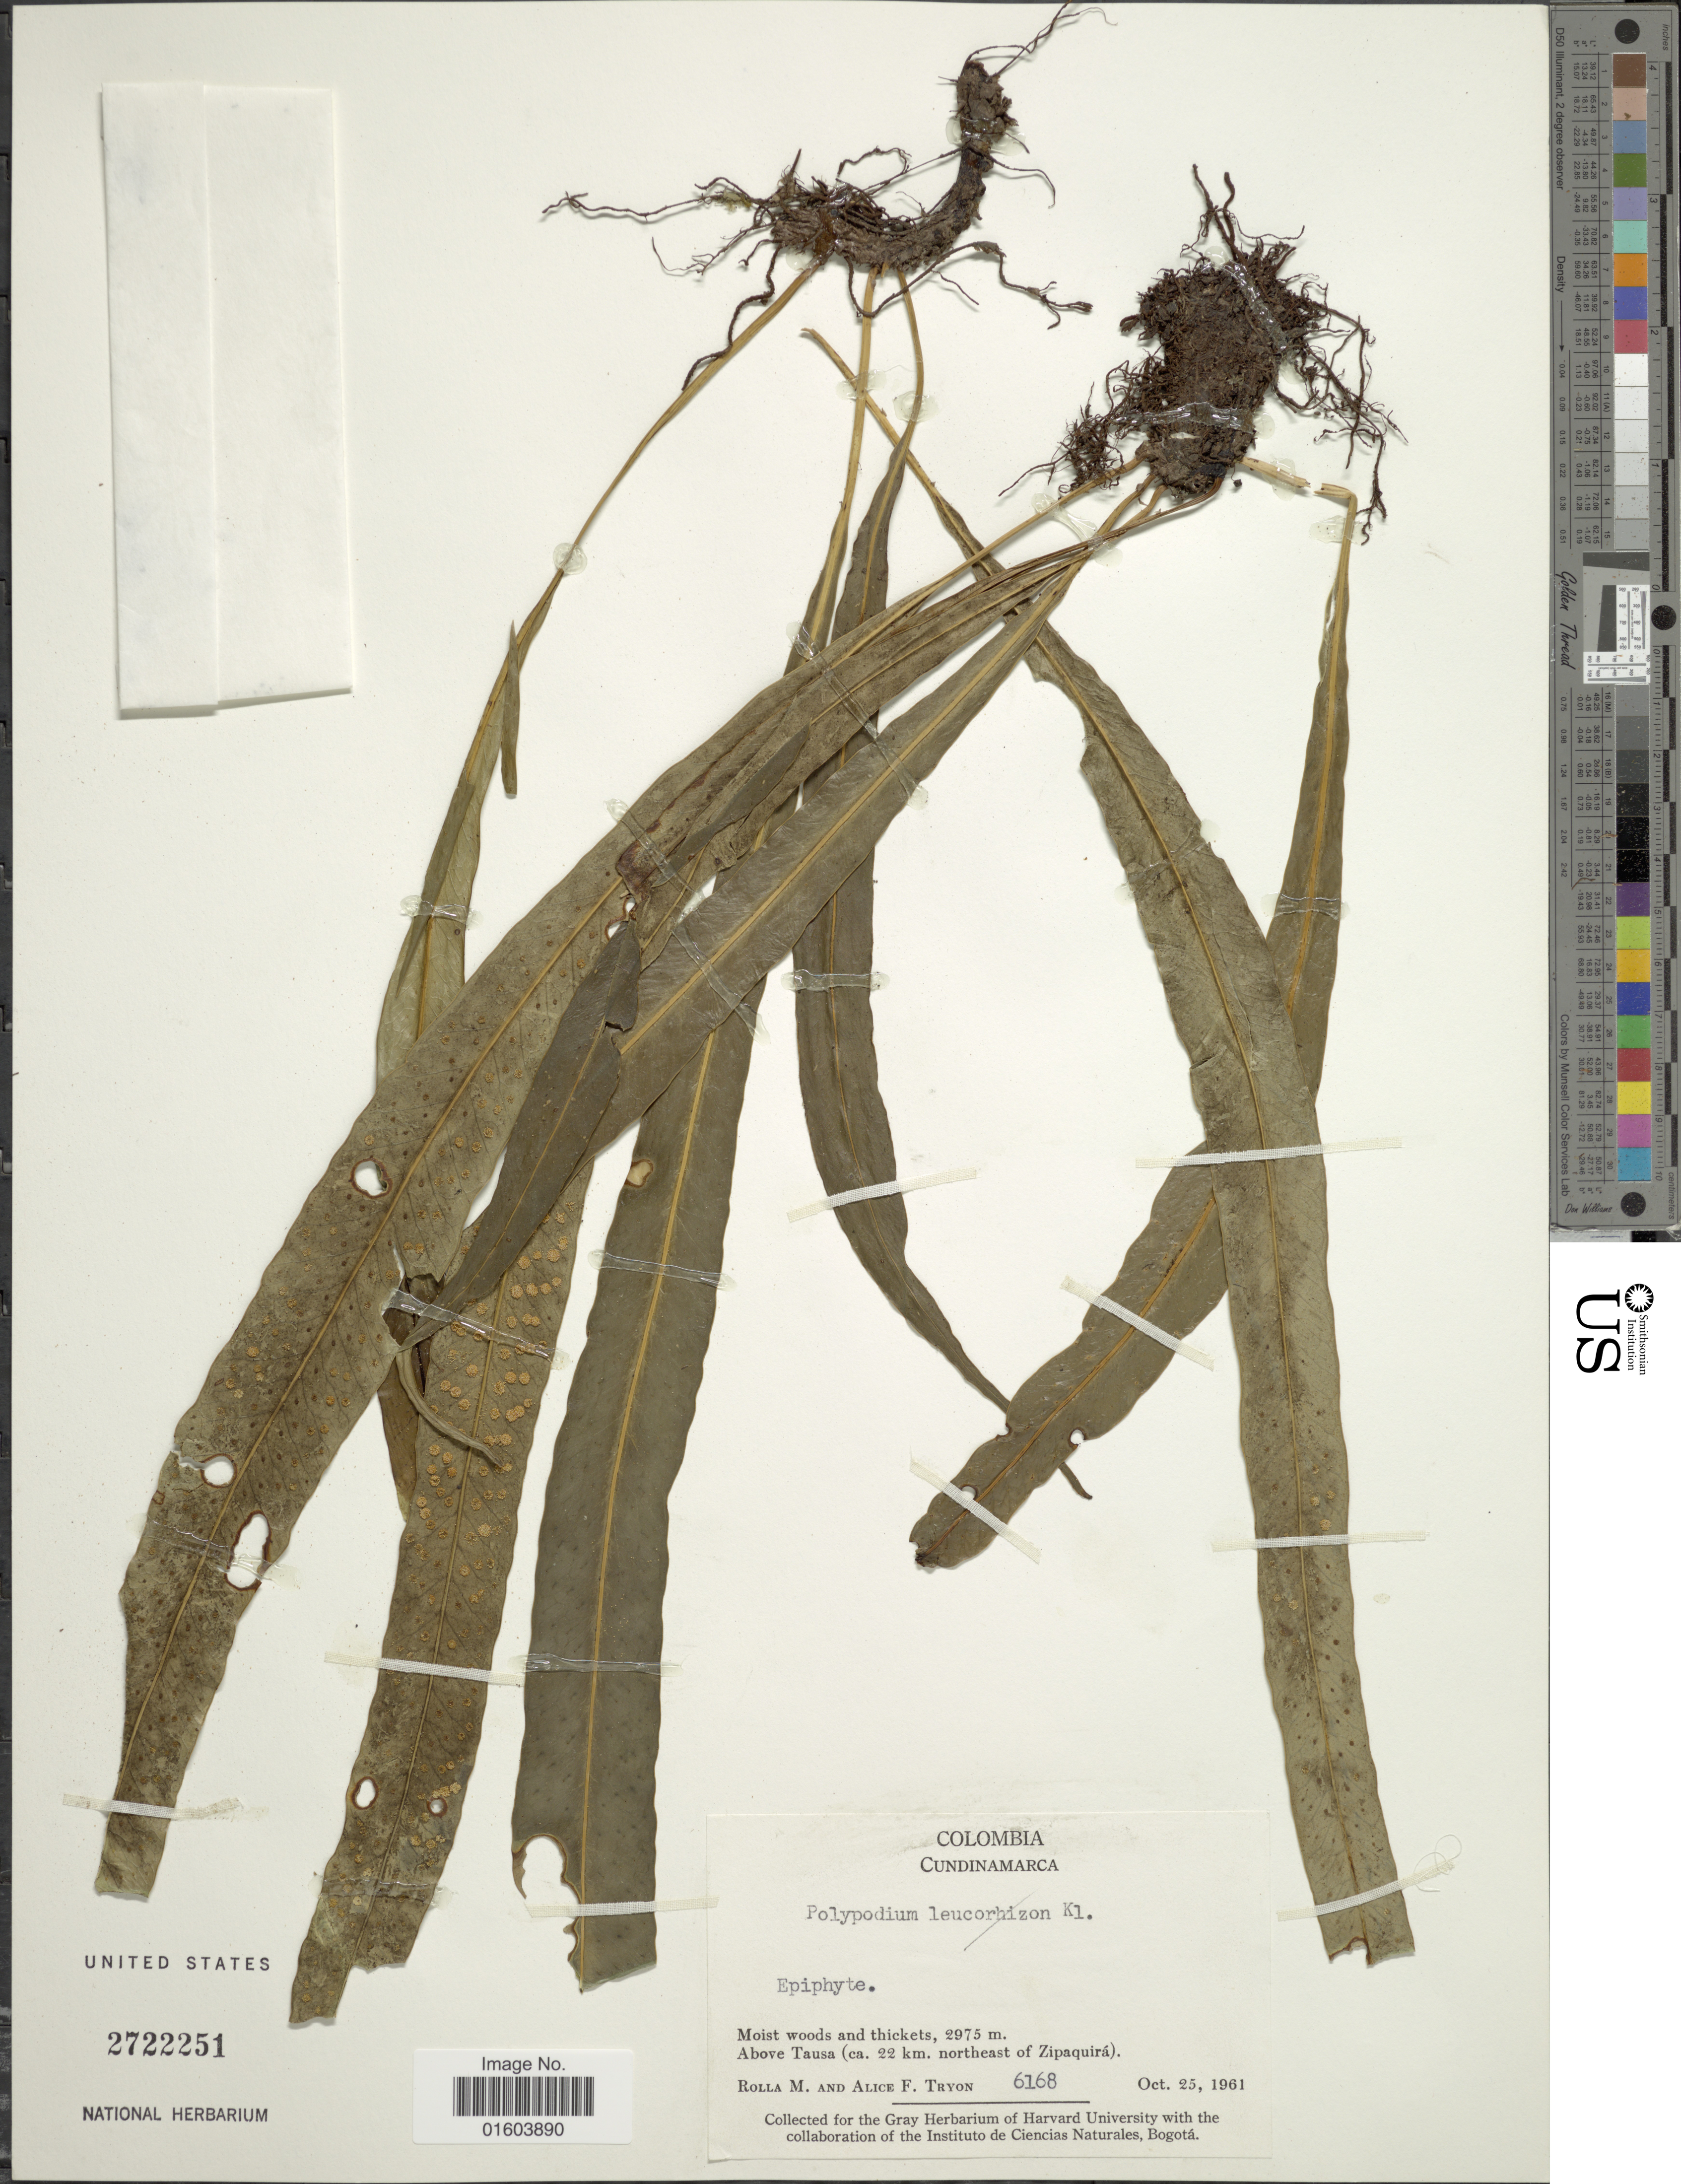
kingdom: Plantae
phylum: Tracheophyta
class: Polypodiopsida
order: Polypodiales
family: Polypodiaceae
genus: Campyloneurum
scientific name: Campyloneurum amphostenon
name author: (Kunze ex Klotzsch) Fée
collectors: R. M. Tryon & A. F. Tryon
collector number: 6168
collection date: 1961-10-25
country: Colombia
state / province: Cundinamarca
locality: Cundinamarca, Above Tausa (ca. 22 km. northeast of Zipaquira).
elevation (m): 2975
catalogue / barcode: US 2722251